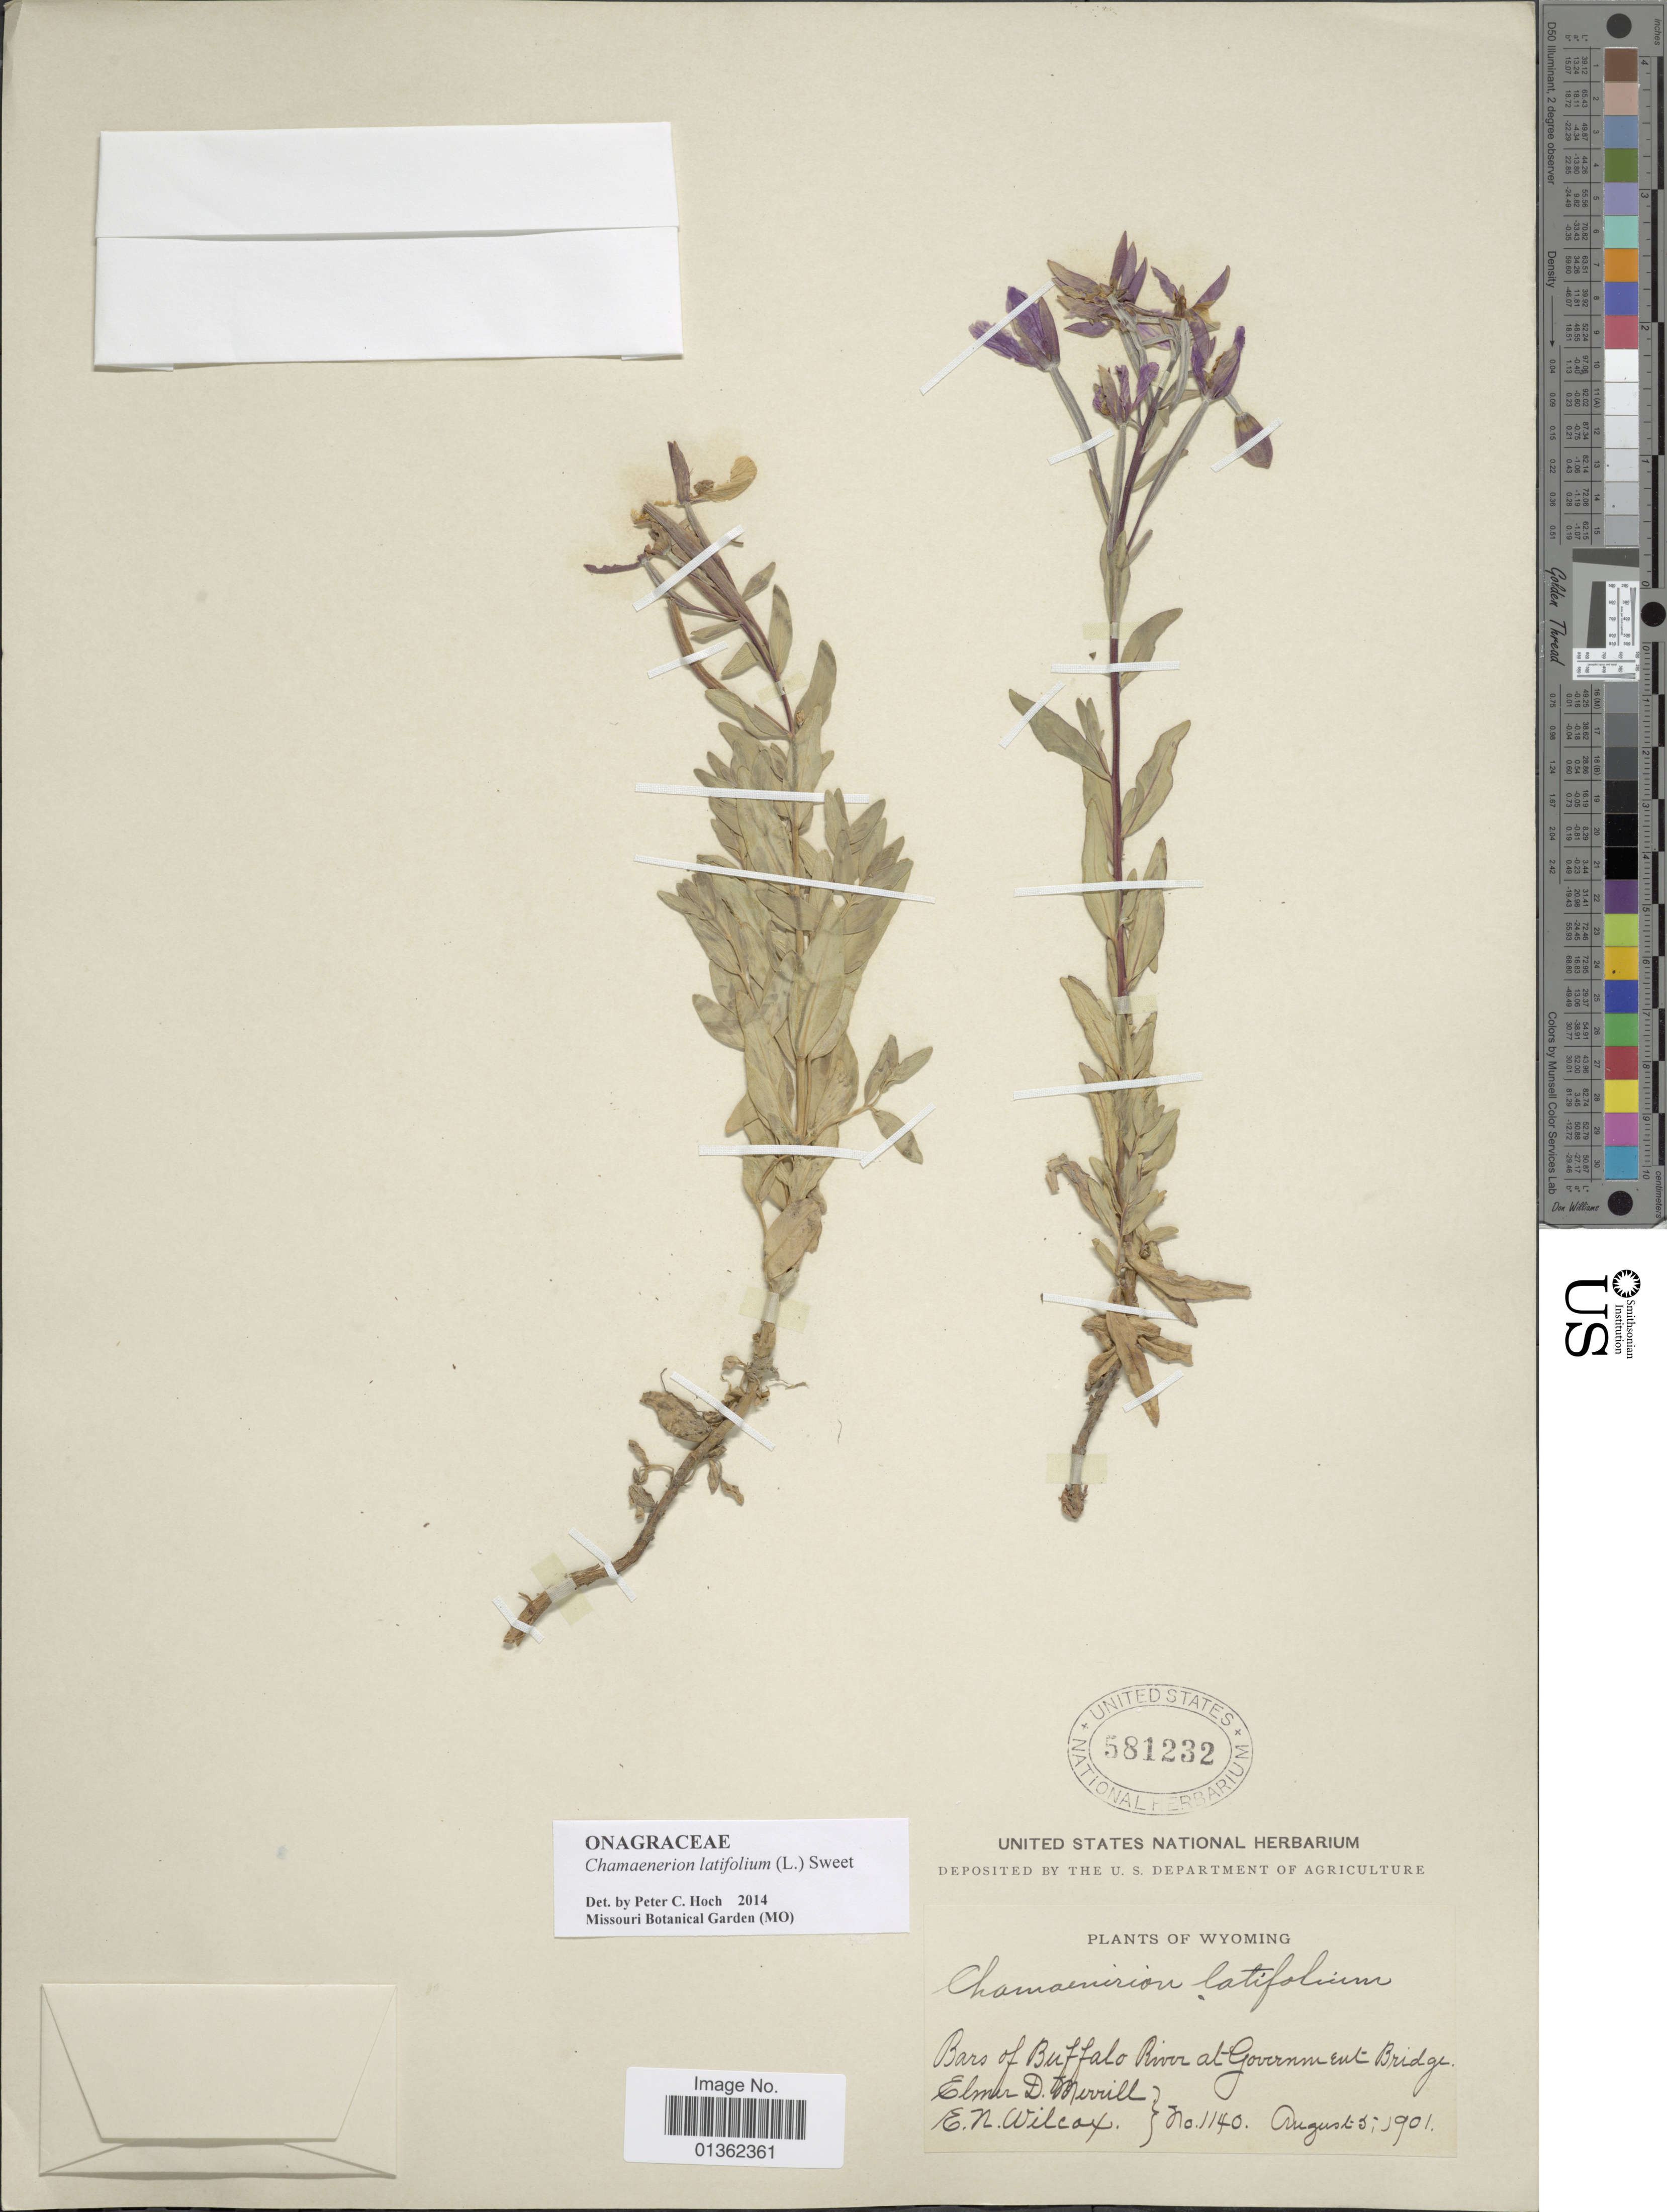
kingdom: Plantae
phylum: Tracheophyta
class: Magnoliopsida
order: Myrtales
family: Onagraceae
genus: Chamaenerion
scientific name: Chamaenerion latifolium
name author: (L.) Th. Fr. & Lange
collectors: E. D. Merrill & E. Wilcox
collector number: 1140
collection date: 1901-08-05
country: United States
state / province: Wyoming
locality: Bars of Buffalo River at Government Bridge.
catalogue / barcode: US 581232